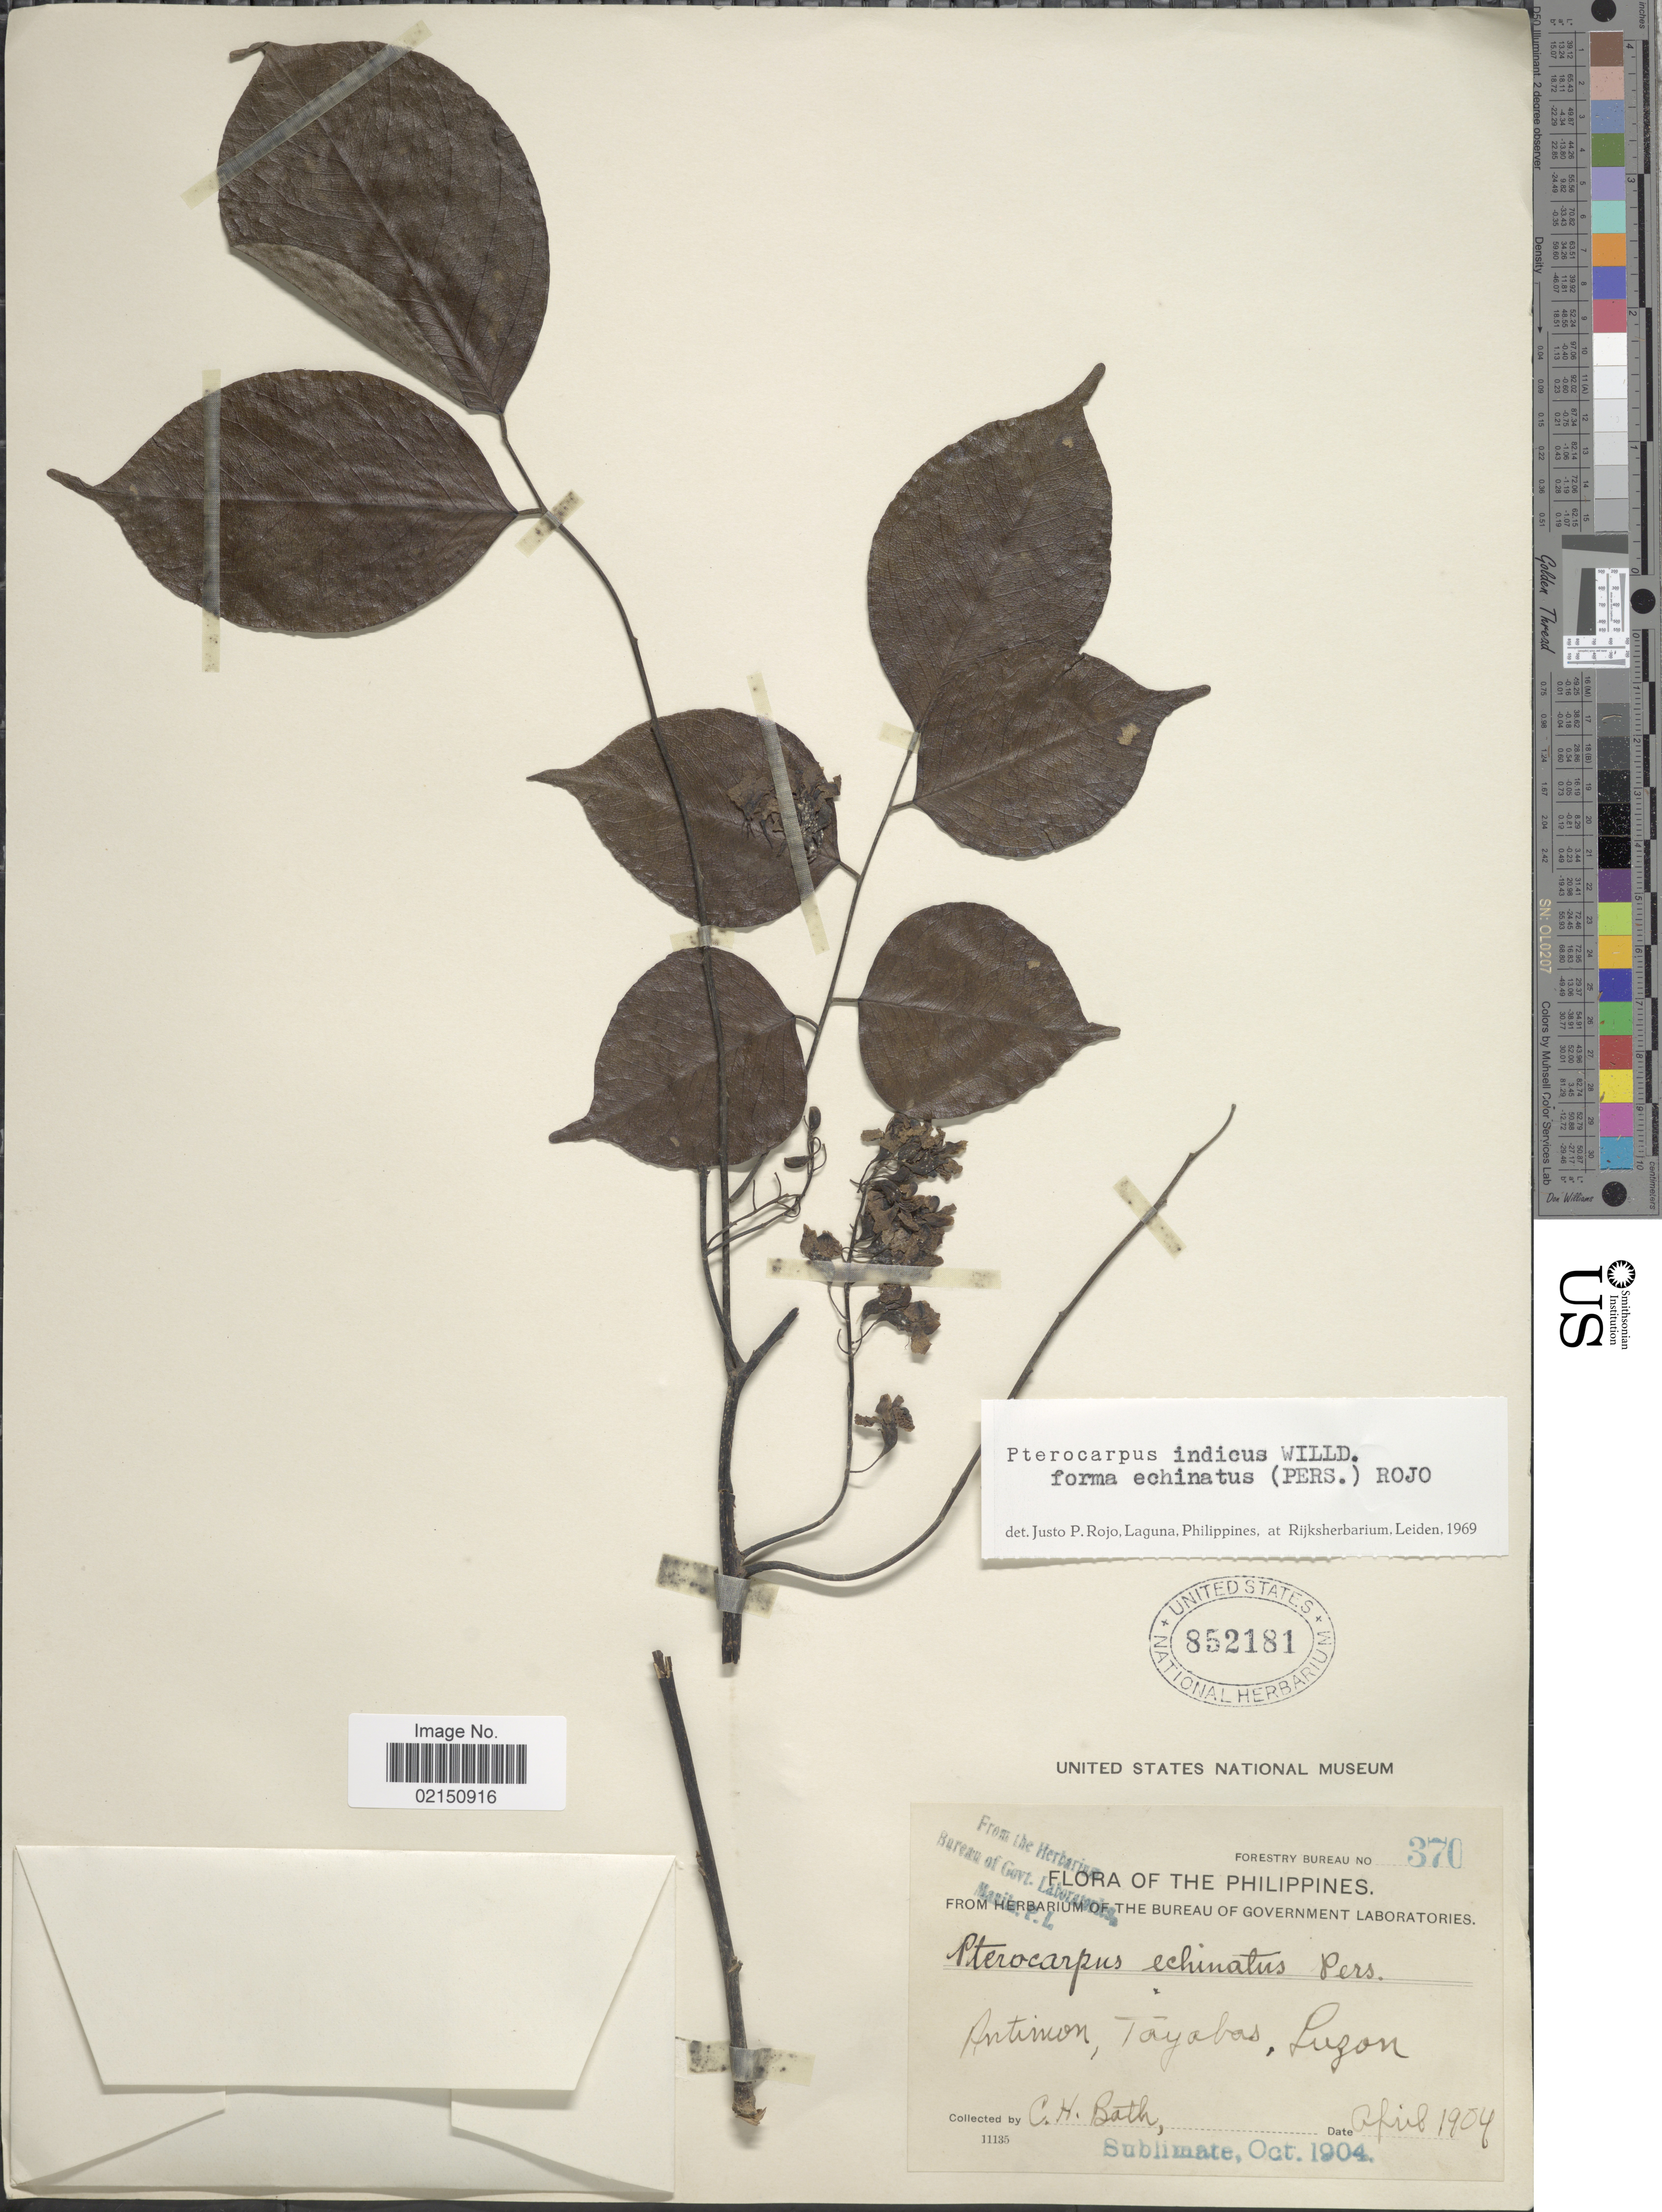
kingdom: Plantae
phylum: Tracheophyta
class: Magnoliopsida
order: Fabales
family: Fabaceae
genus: Pterocarpus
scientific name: Pterocarpus echinatus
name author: Pers.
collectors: C. Bath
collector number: Forestry Bureau 370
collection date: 1904-04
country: Philippines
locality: Antimon, Tayabas, Luzon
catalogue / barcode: US 852181